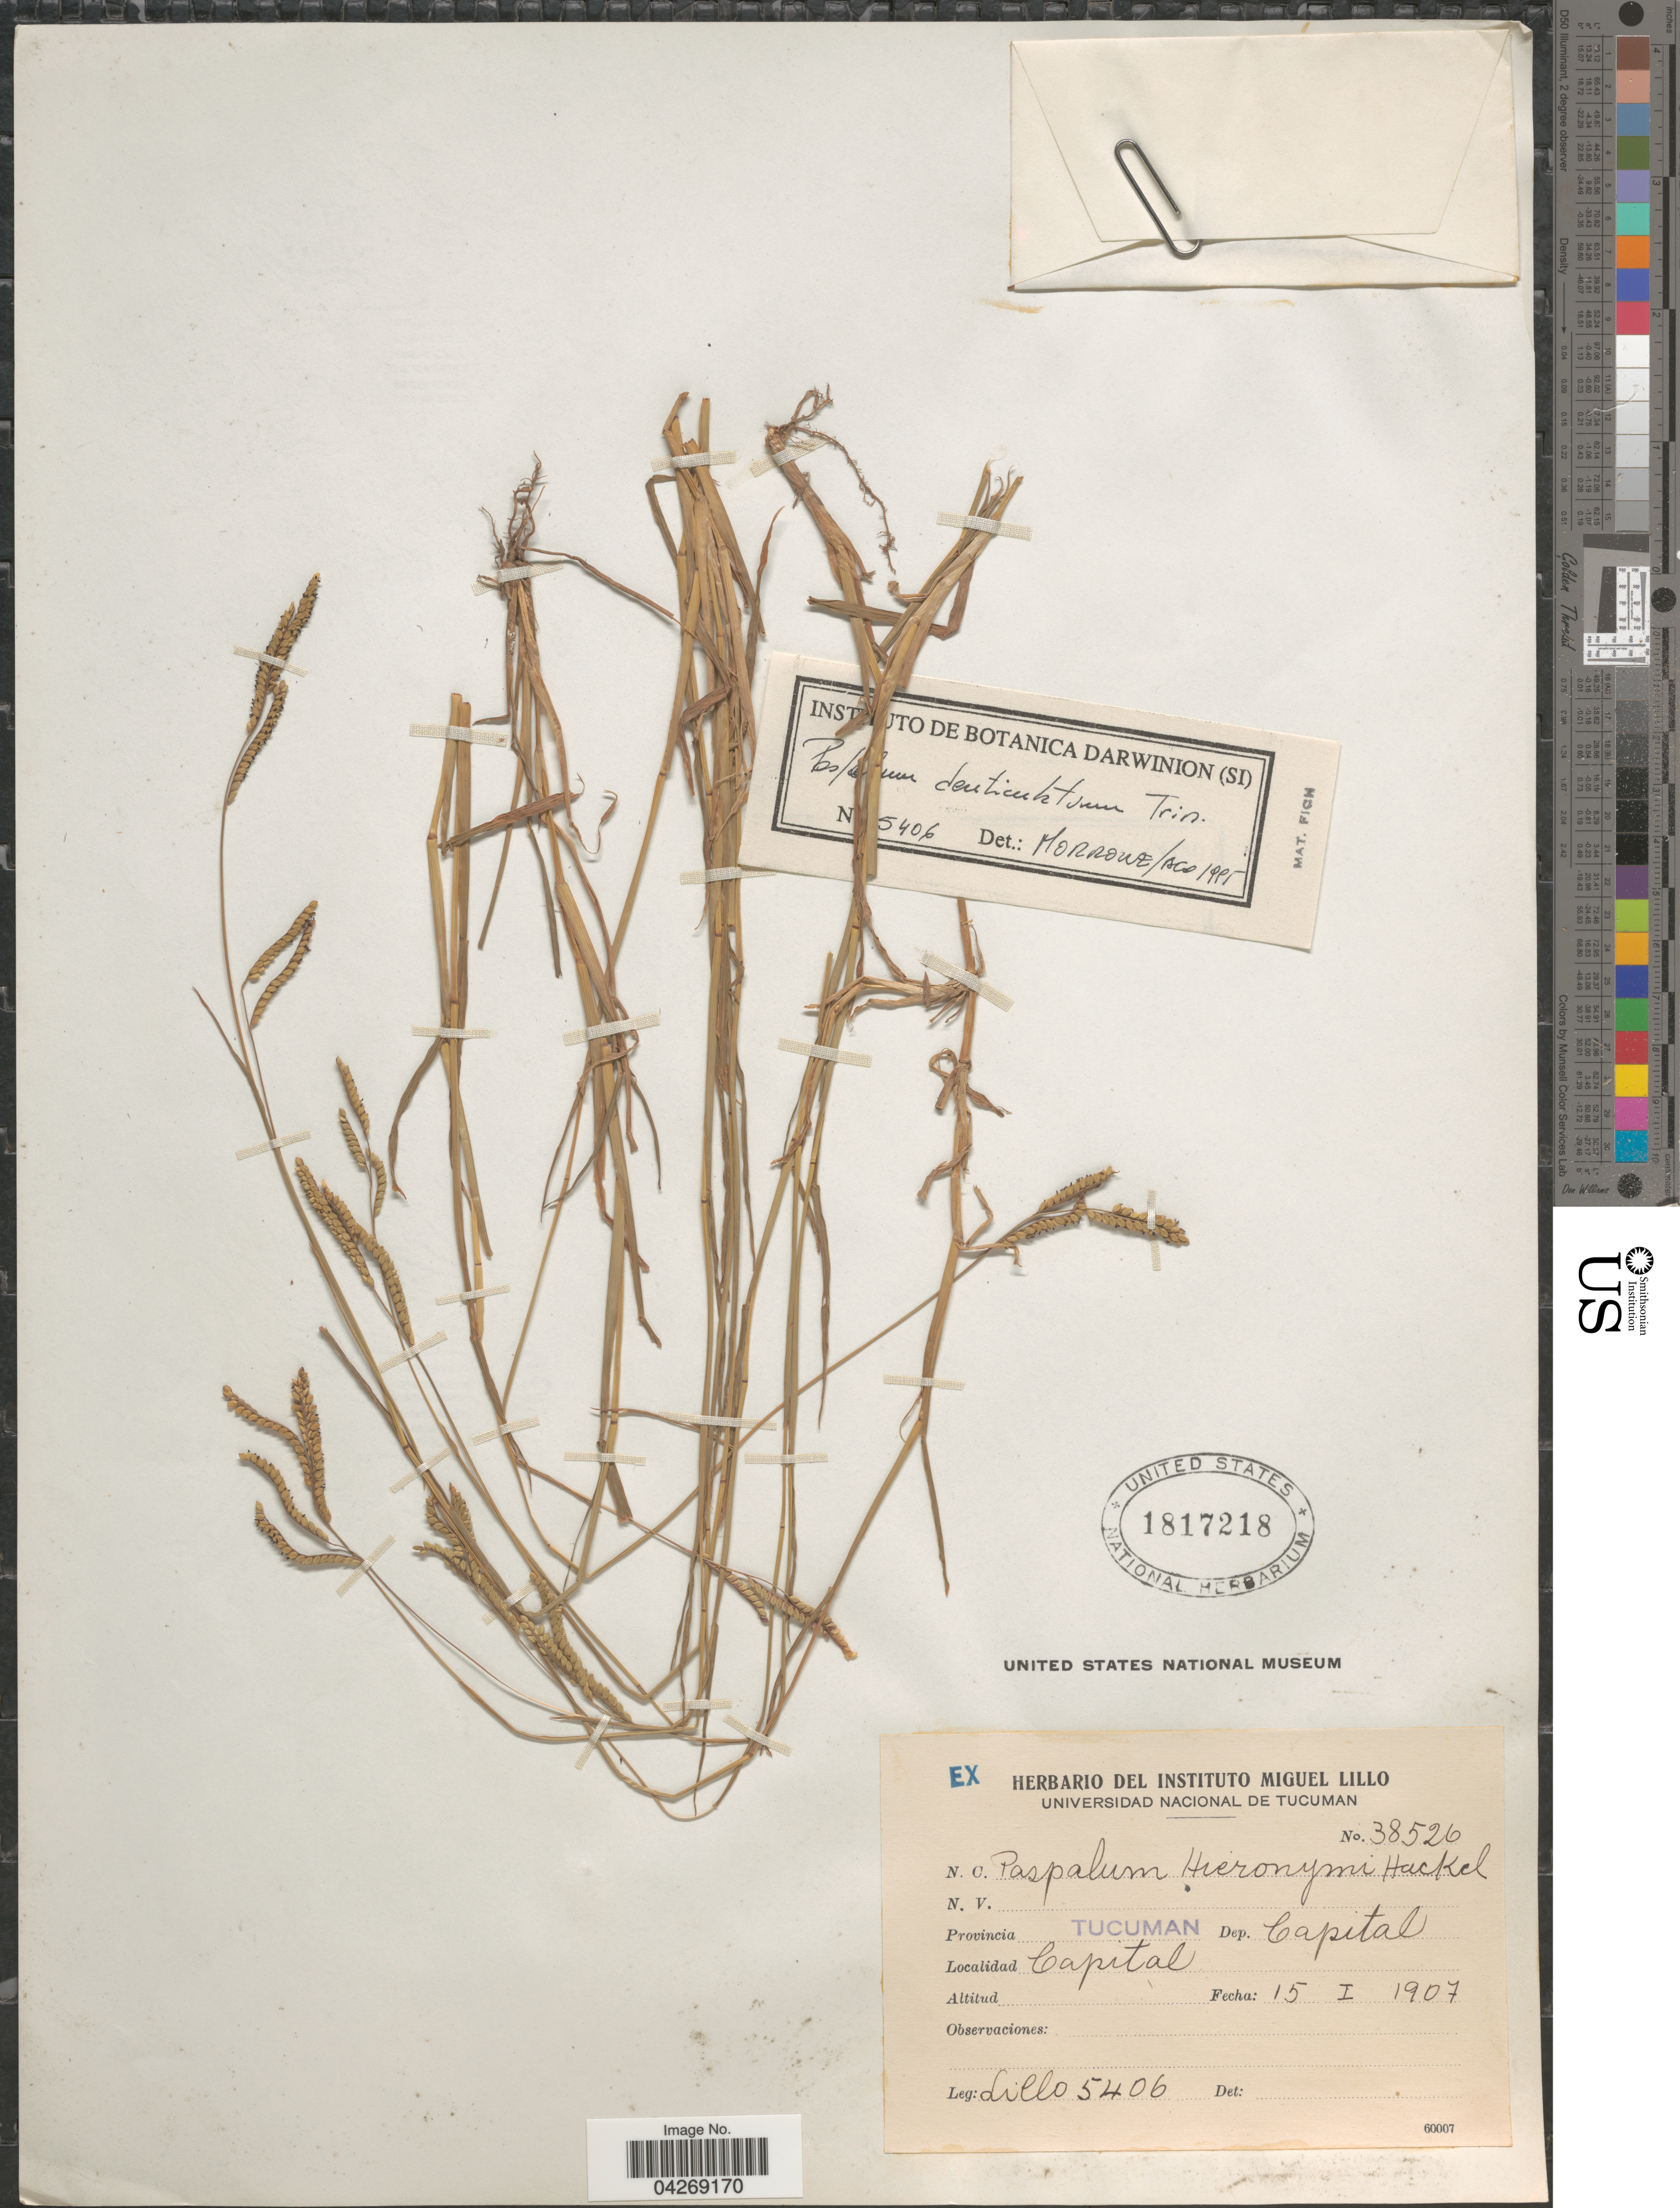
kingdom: Plantae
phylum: Tracheophyta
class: Liliopsida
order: Poales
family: Poaceae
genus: Paspalum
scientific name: Paspalum denticulatum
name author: Trin.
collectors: M. Lillo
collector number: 5406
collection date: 1907-01-15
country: Argentina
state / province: Tucuman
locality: Dep. Capital. Capital.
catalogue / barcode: US 1817218